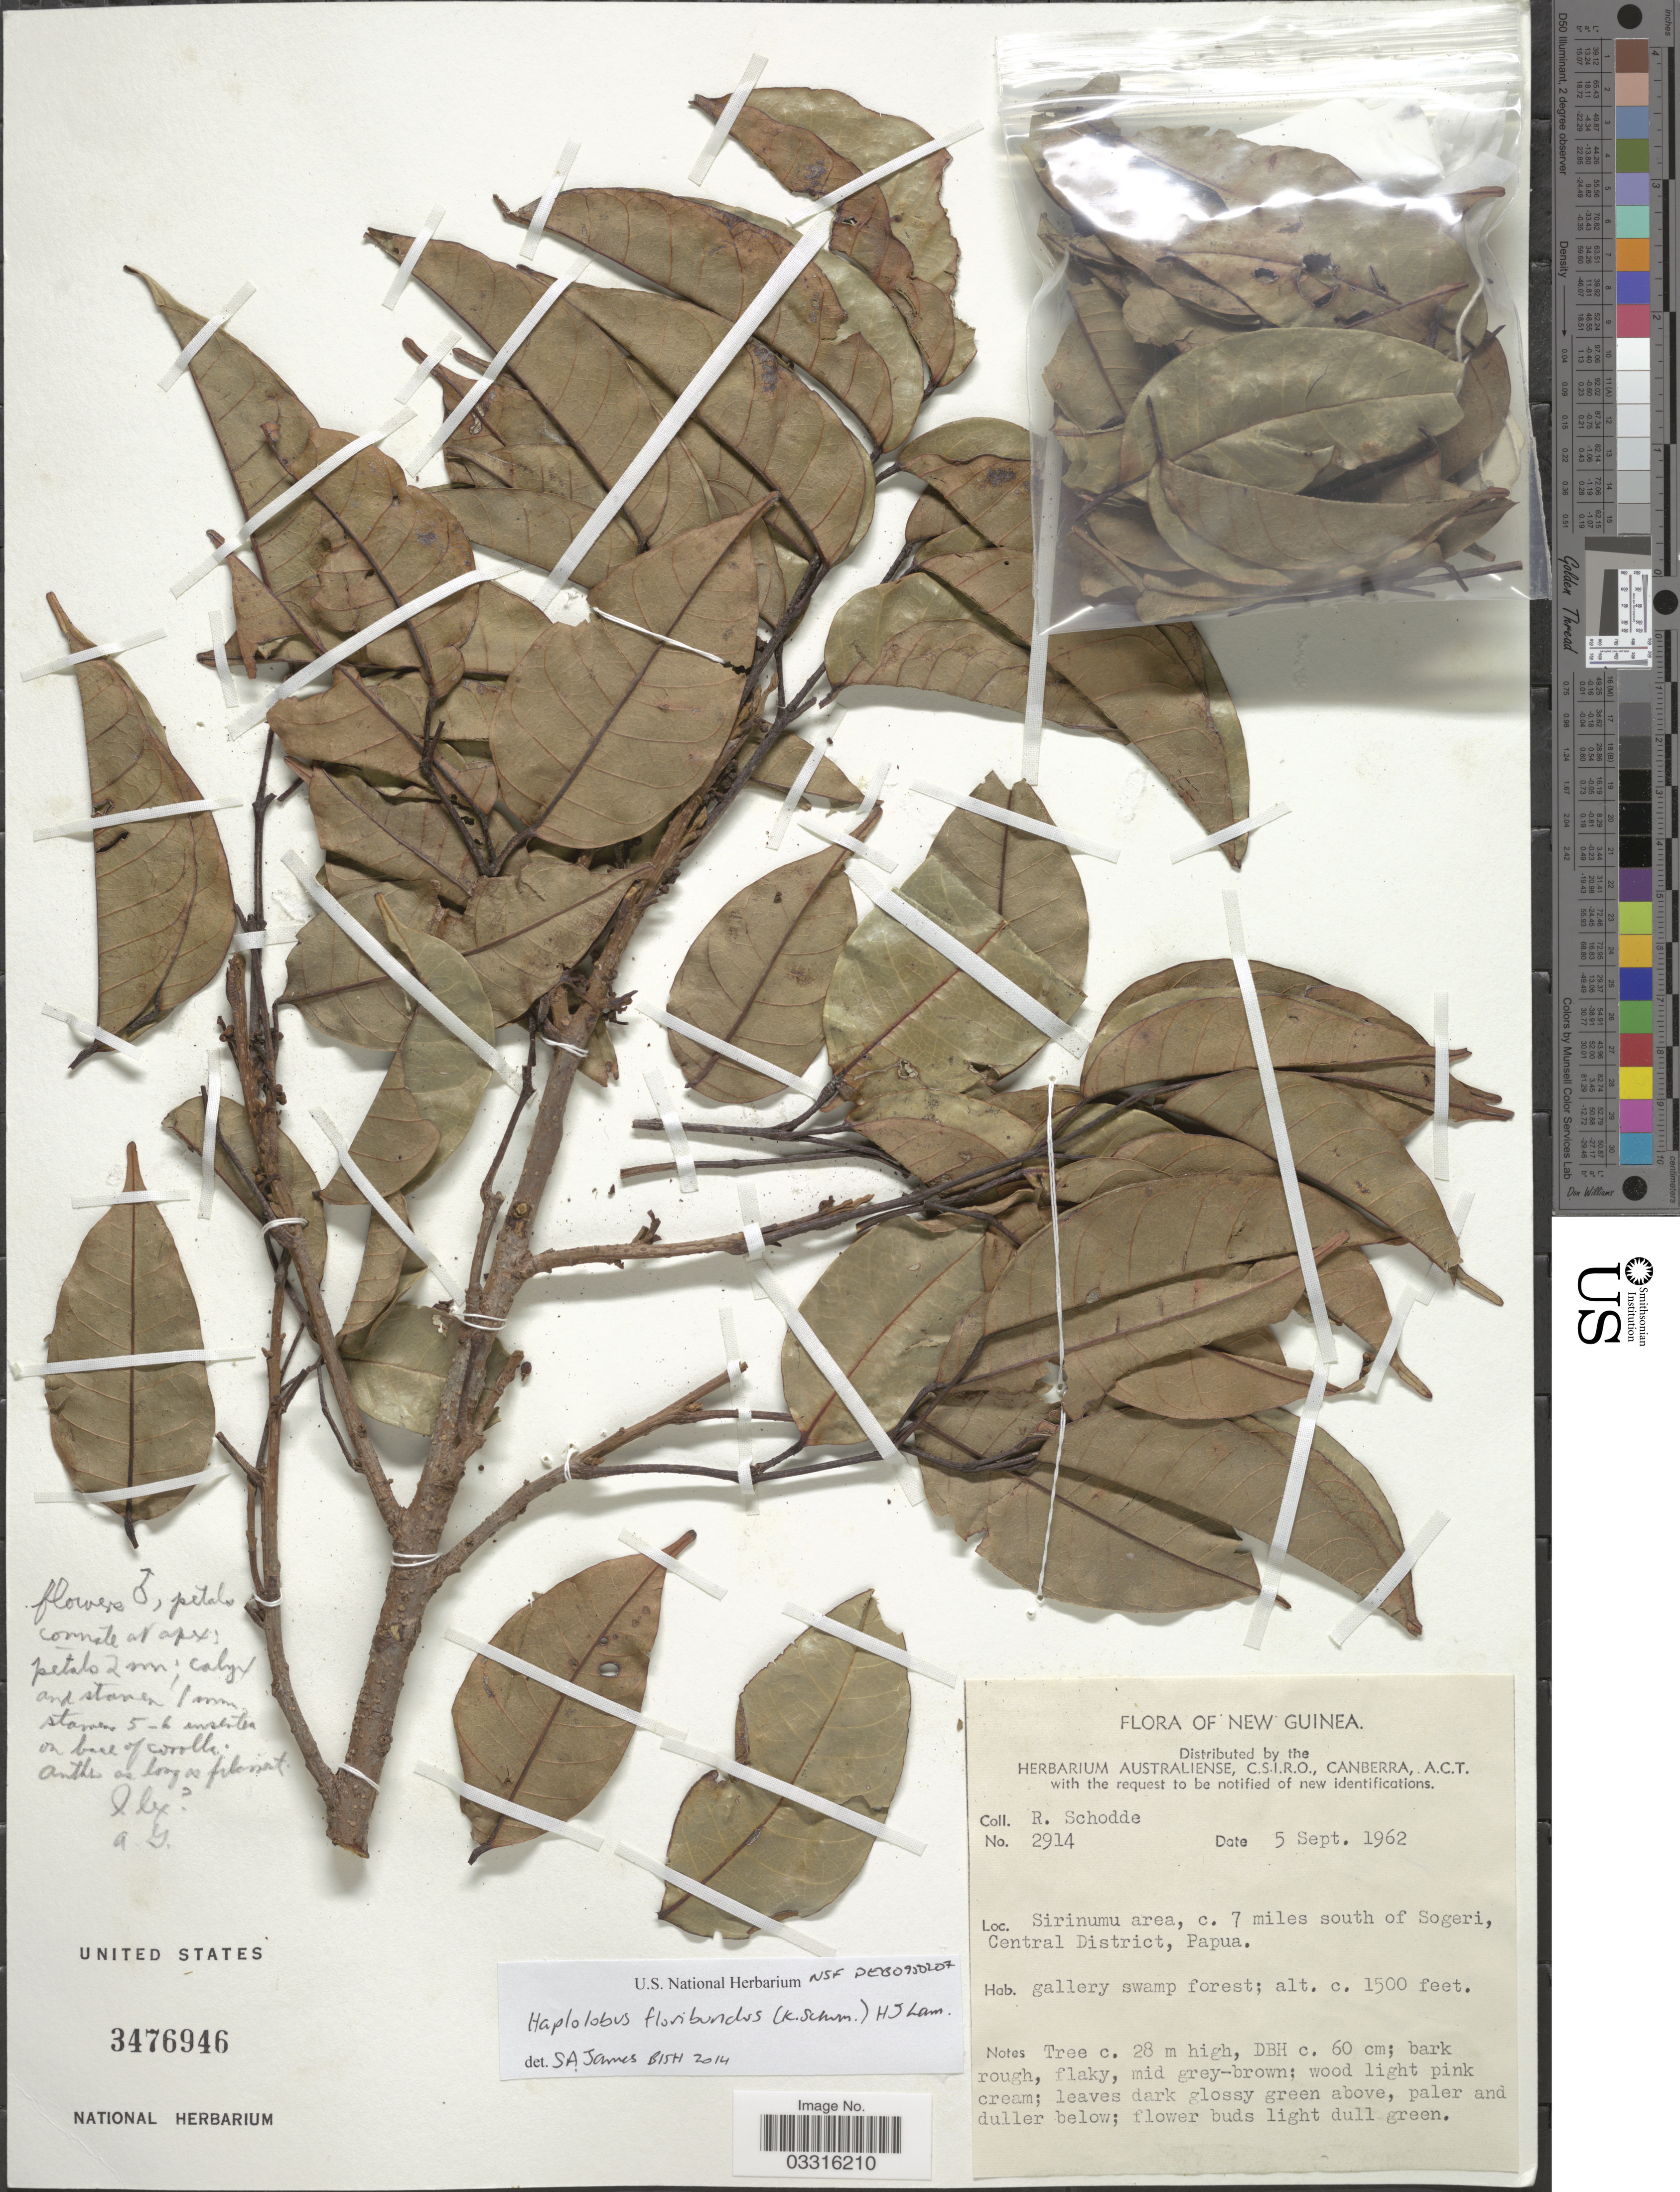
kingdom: Plantae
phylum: Tracheophyta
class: Magnoliopsida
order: Sapindales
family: Burseraceae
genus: Haplolobus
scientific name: Haplolobus floribundus subsp. floribundus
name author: (K. Schum.) H.J. Lam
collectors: R. Schodde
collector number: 2914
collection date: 1962-09-05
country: Papua New Guinea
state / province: Central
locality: New Guinea, Sirinumu area, c. 7 miles south of Sogeri, Central District, Papua.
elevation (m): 457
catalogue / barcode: US 3476946